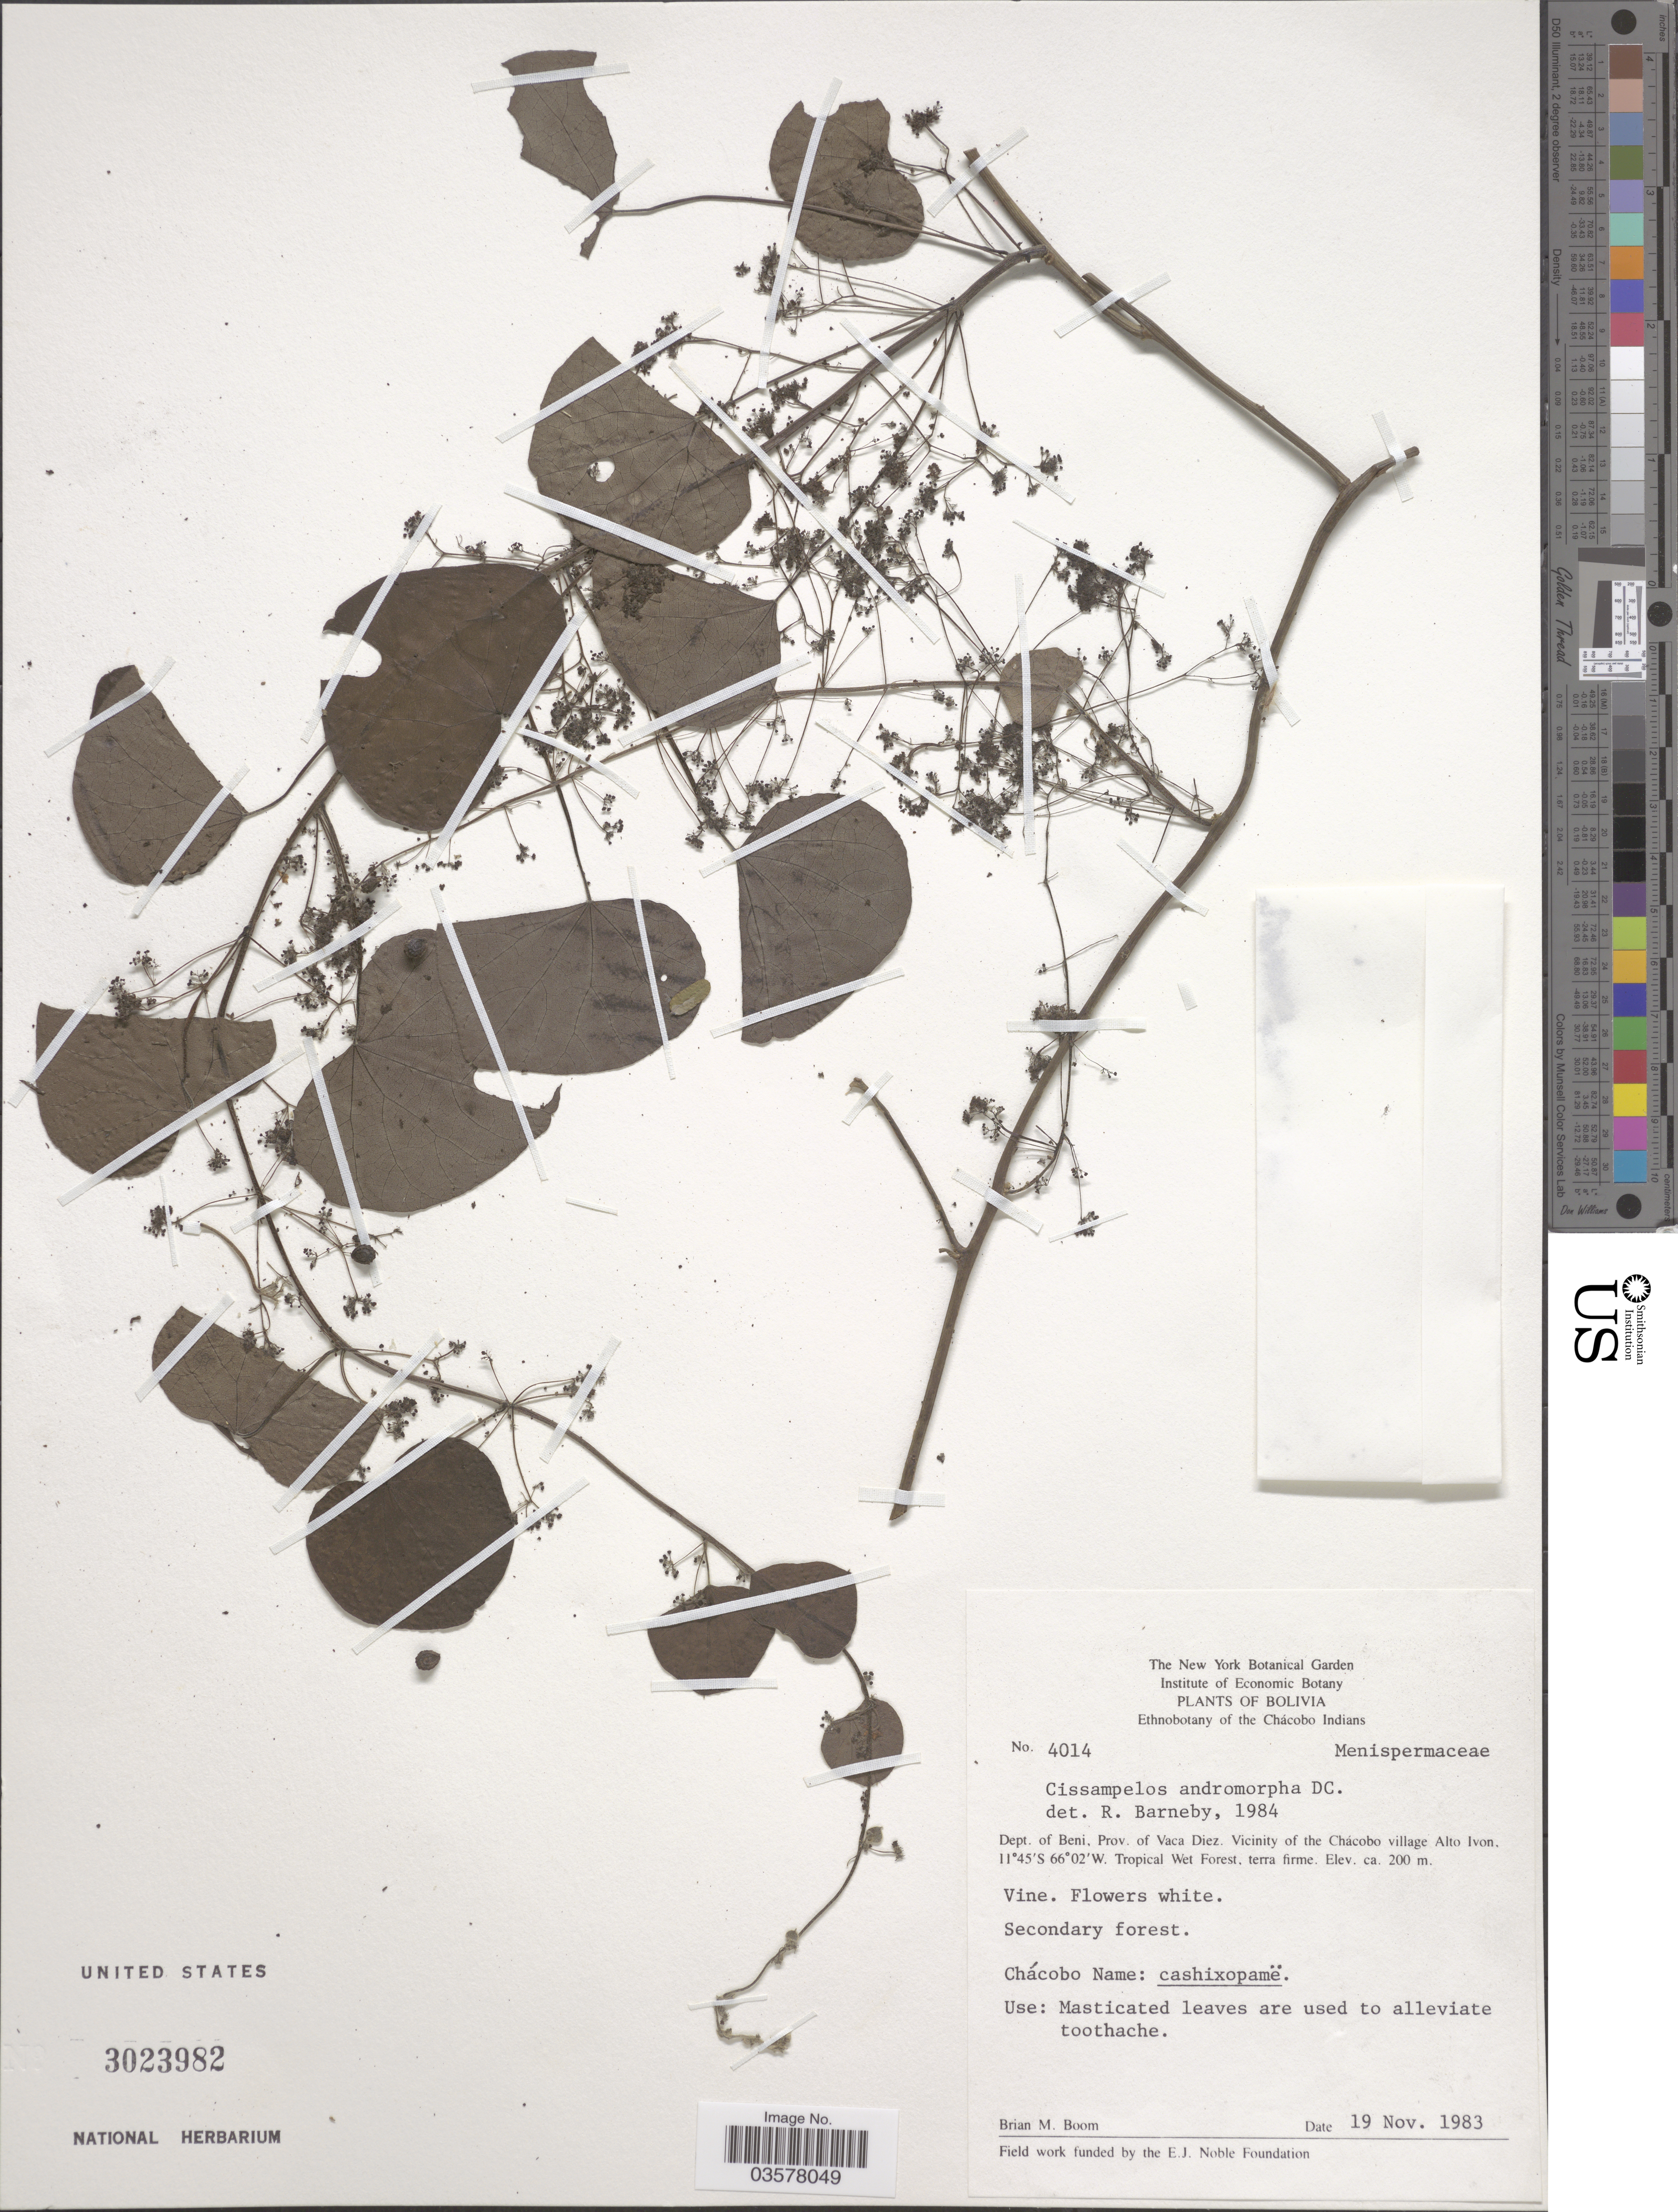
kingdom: Plantae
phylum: Tracheophyta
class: Magnoliopsida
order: Ranunculales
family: Menispermaceae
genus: Cissampelos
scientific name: Cissampelos andromorpha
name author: DC.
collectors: B. M. Boom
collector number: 4014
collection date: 1983-11-19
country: Bolivia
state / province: Beni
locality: Dept. of Beni, Prov. of Vaca Diez. Vicinity of Chácobo village Alto Ivon, Tropical West Forest.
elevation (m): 200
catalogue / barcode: US 3023982